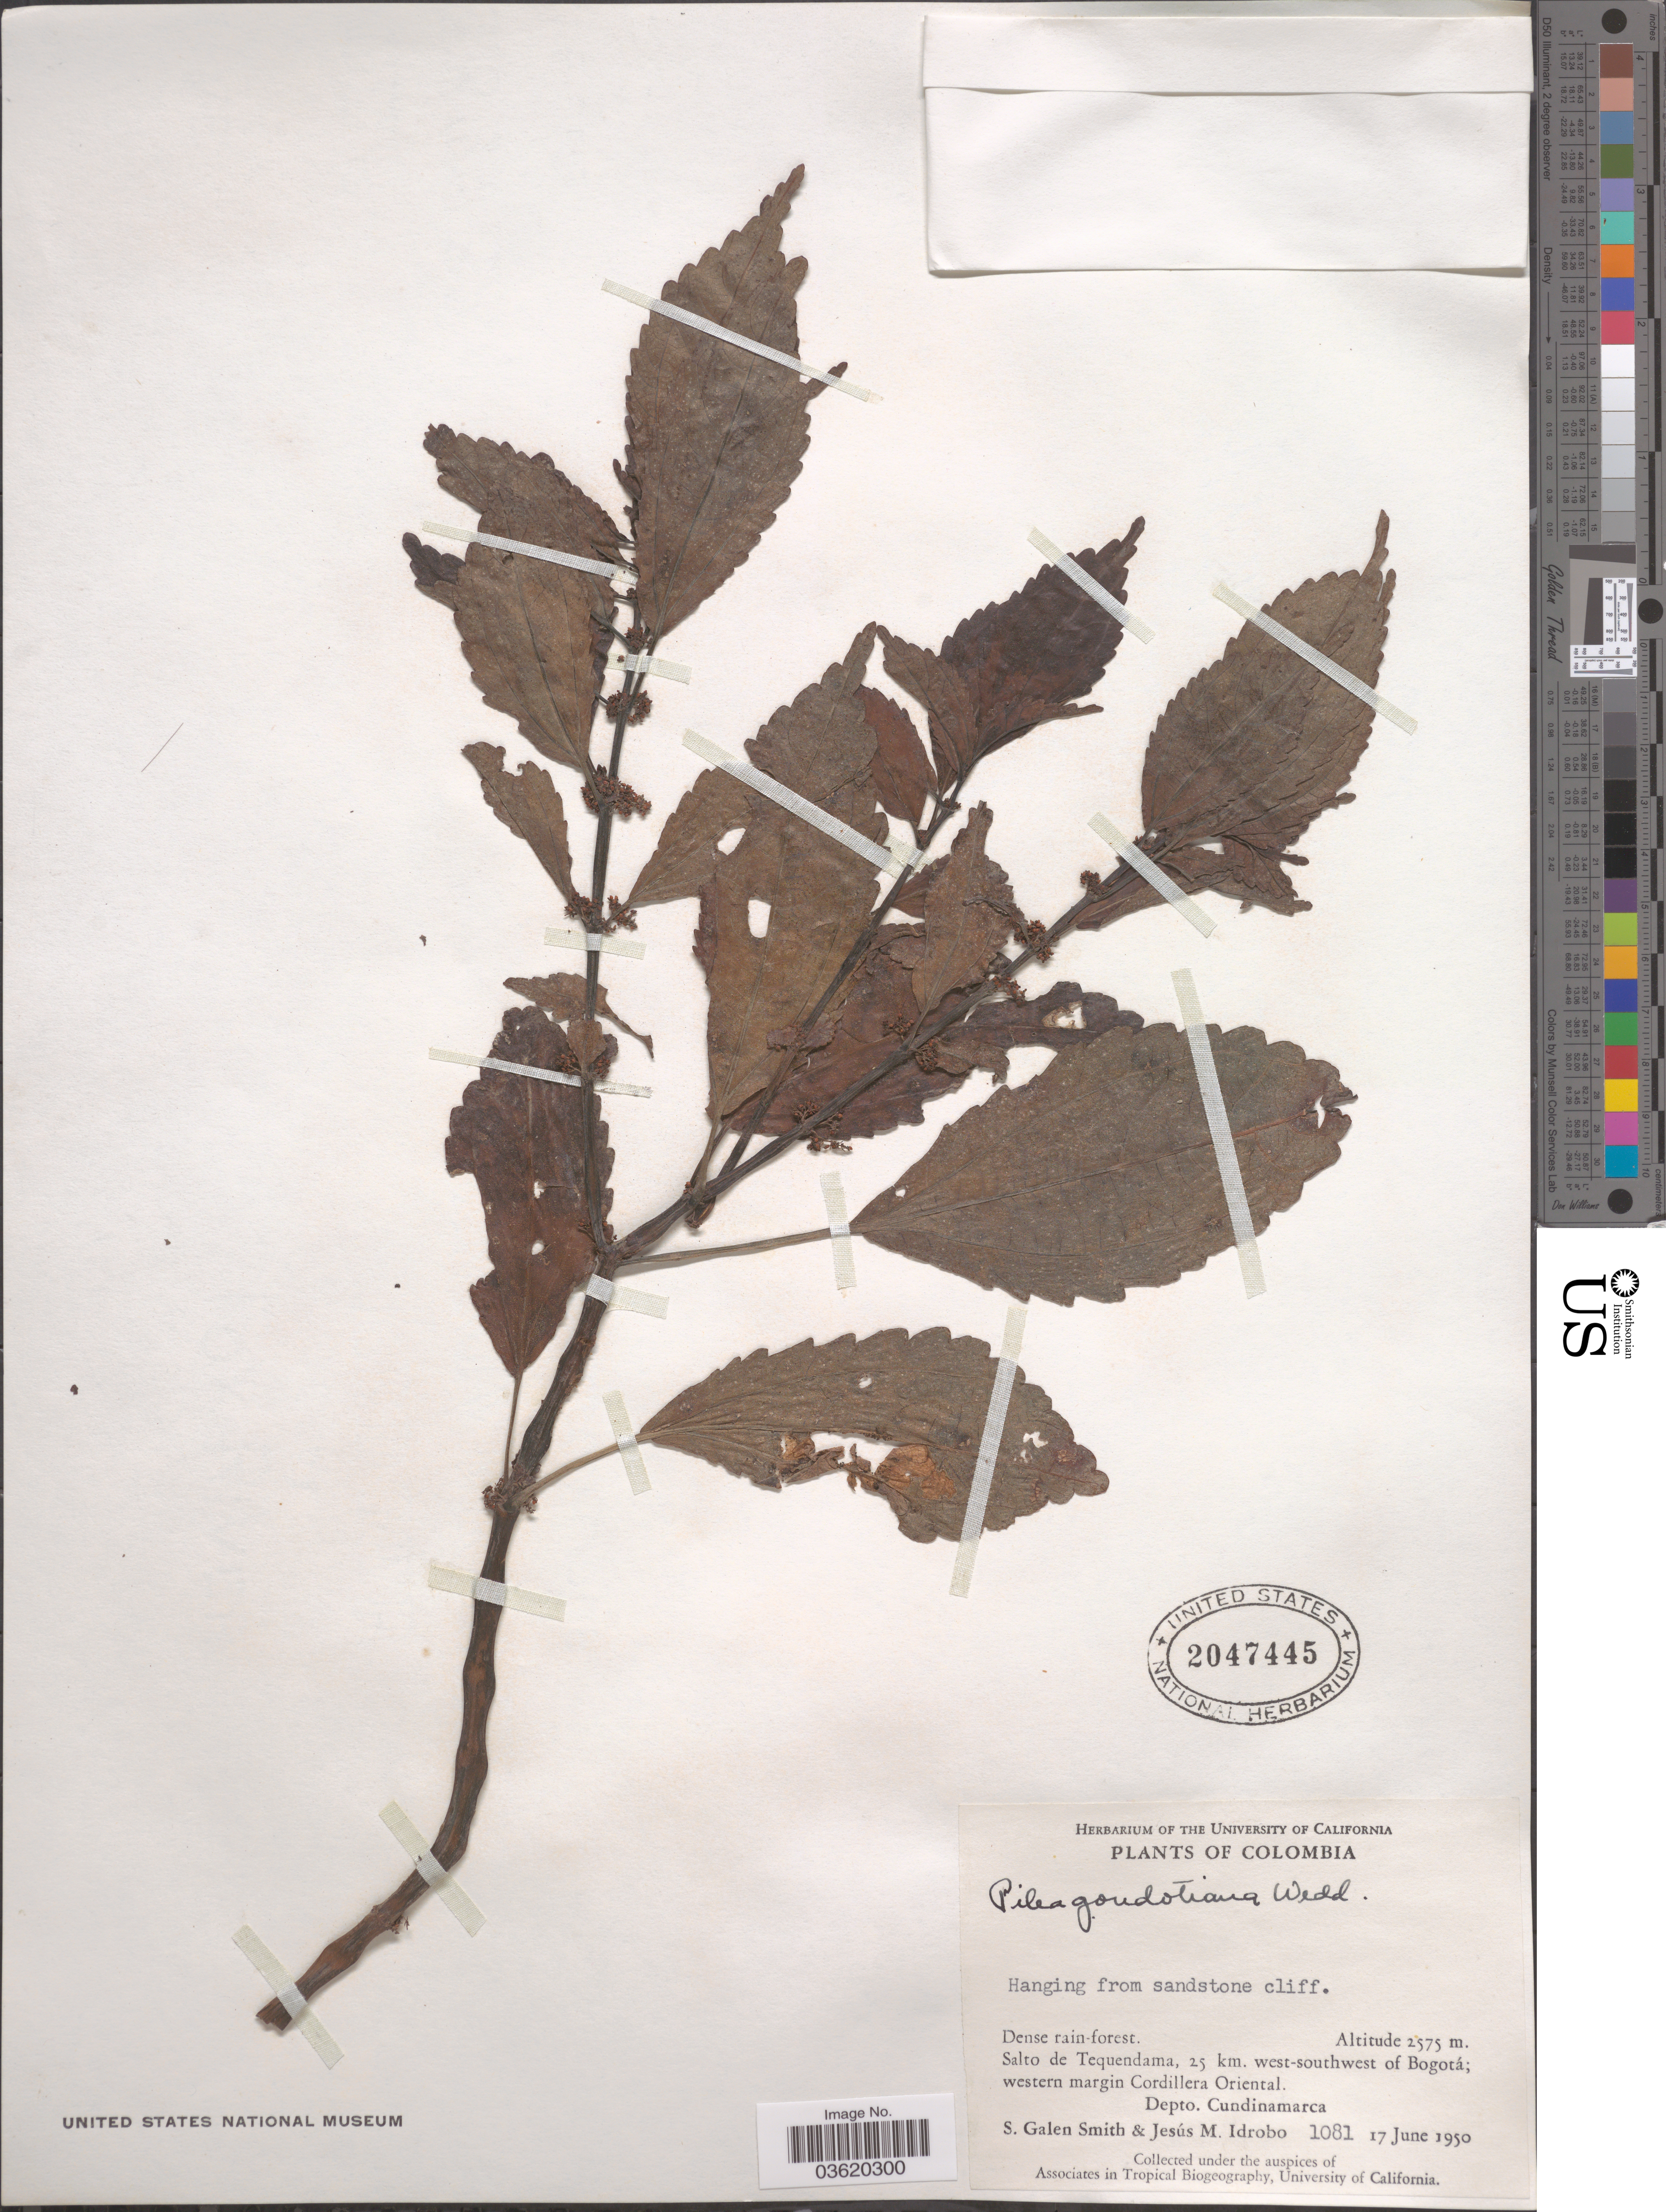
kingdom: Plantae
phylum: Tracheophyta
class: Magnoliopsida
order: Rosales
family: Urticaceae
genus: Pilea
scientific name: Pilea goudotiana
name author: Wedd.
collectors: S. G. Smith & J. M. Idrobo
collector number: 1081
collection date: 1950-06-17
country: Colombia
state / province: Cundinamarca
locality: Salto de Tequendama, 25 km. west-southwest of Bogotá; western margin Cordillera Oriental. Depto. Cundinamarca.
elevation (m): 2575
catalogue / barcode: US 2047445